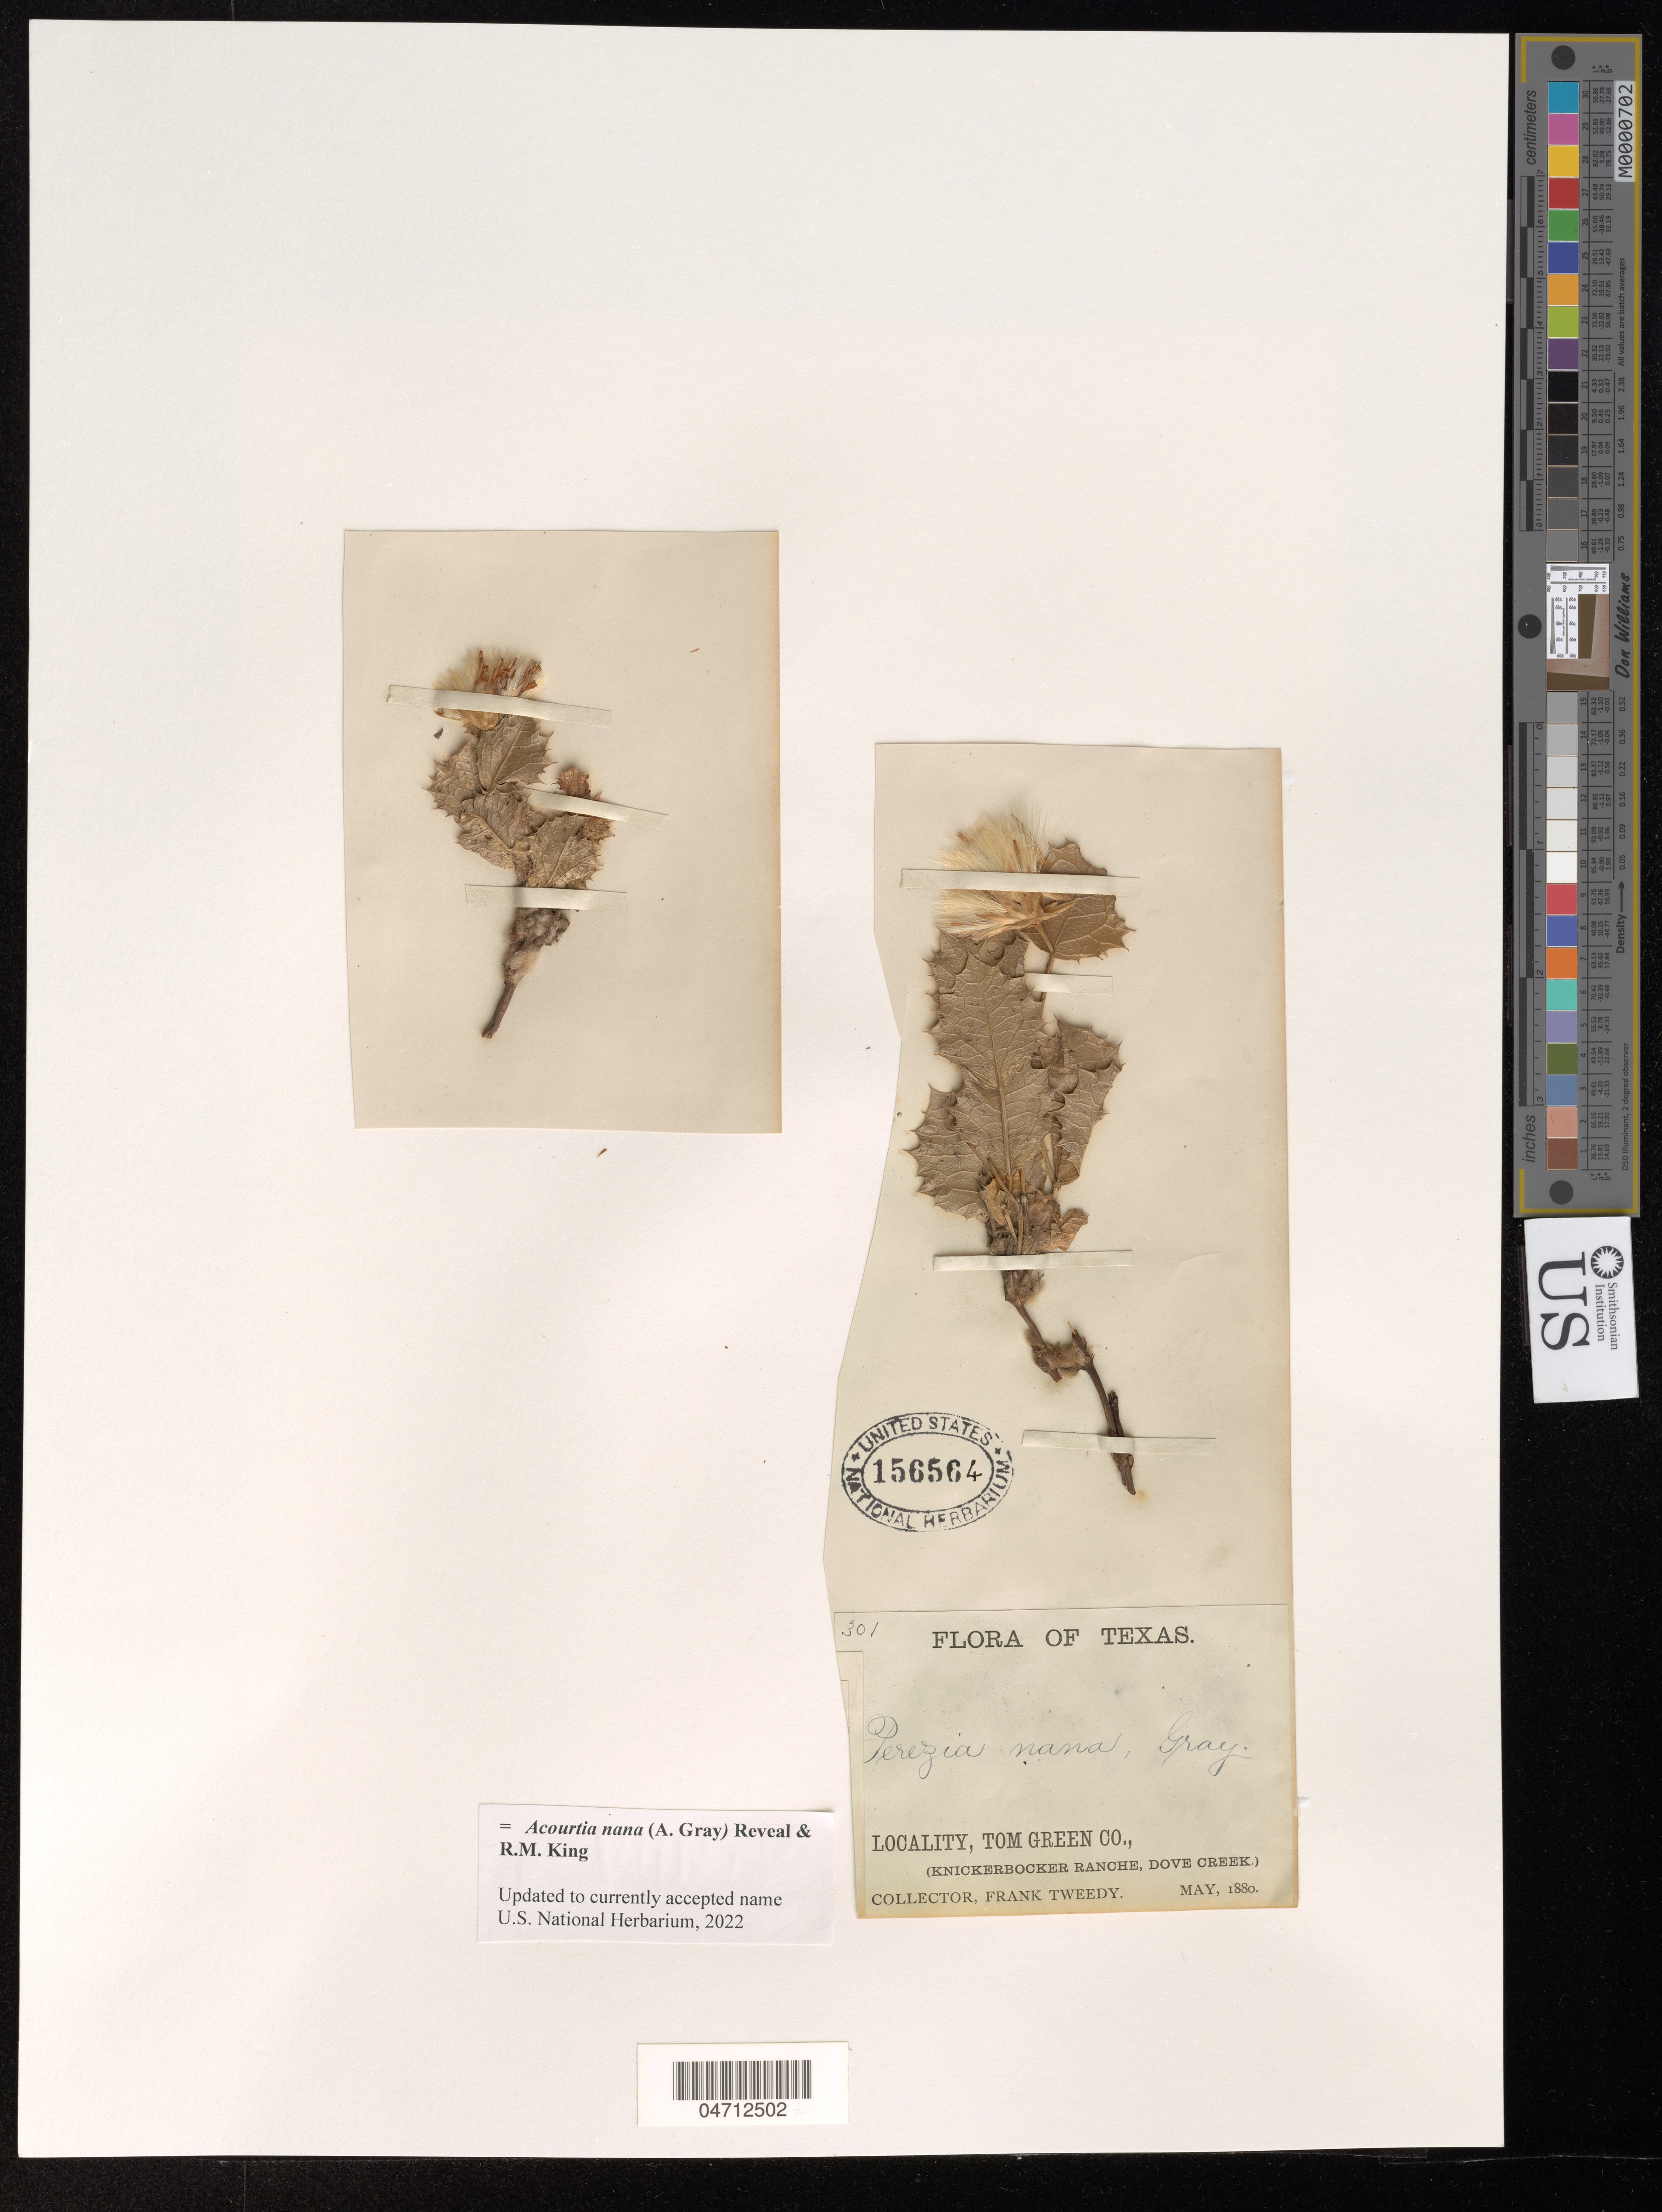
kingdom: Plantae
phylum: Tracheophyta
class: Magnoliopsida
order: Asterales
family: Asteraceae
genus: Acourtia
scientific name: Acourtia nana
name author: (A. Gray) Reveal & R.M. King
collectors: F. Tweedy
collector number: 301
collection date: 1880-05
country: United States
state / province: Texas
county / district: Tom Green Co.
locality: Knickerbocker Ranche, Dove Creek.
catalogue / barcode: US 156564